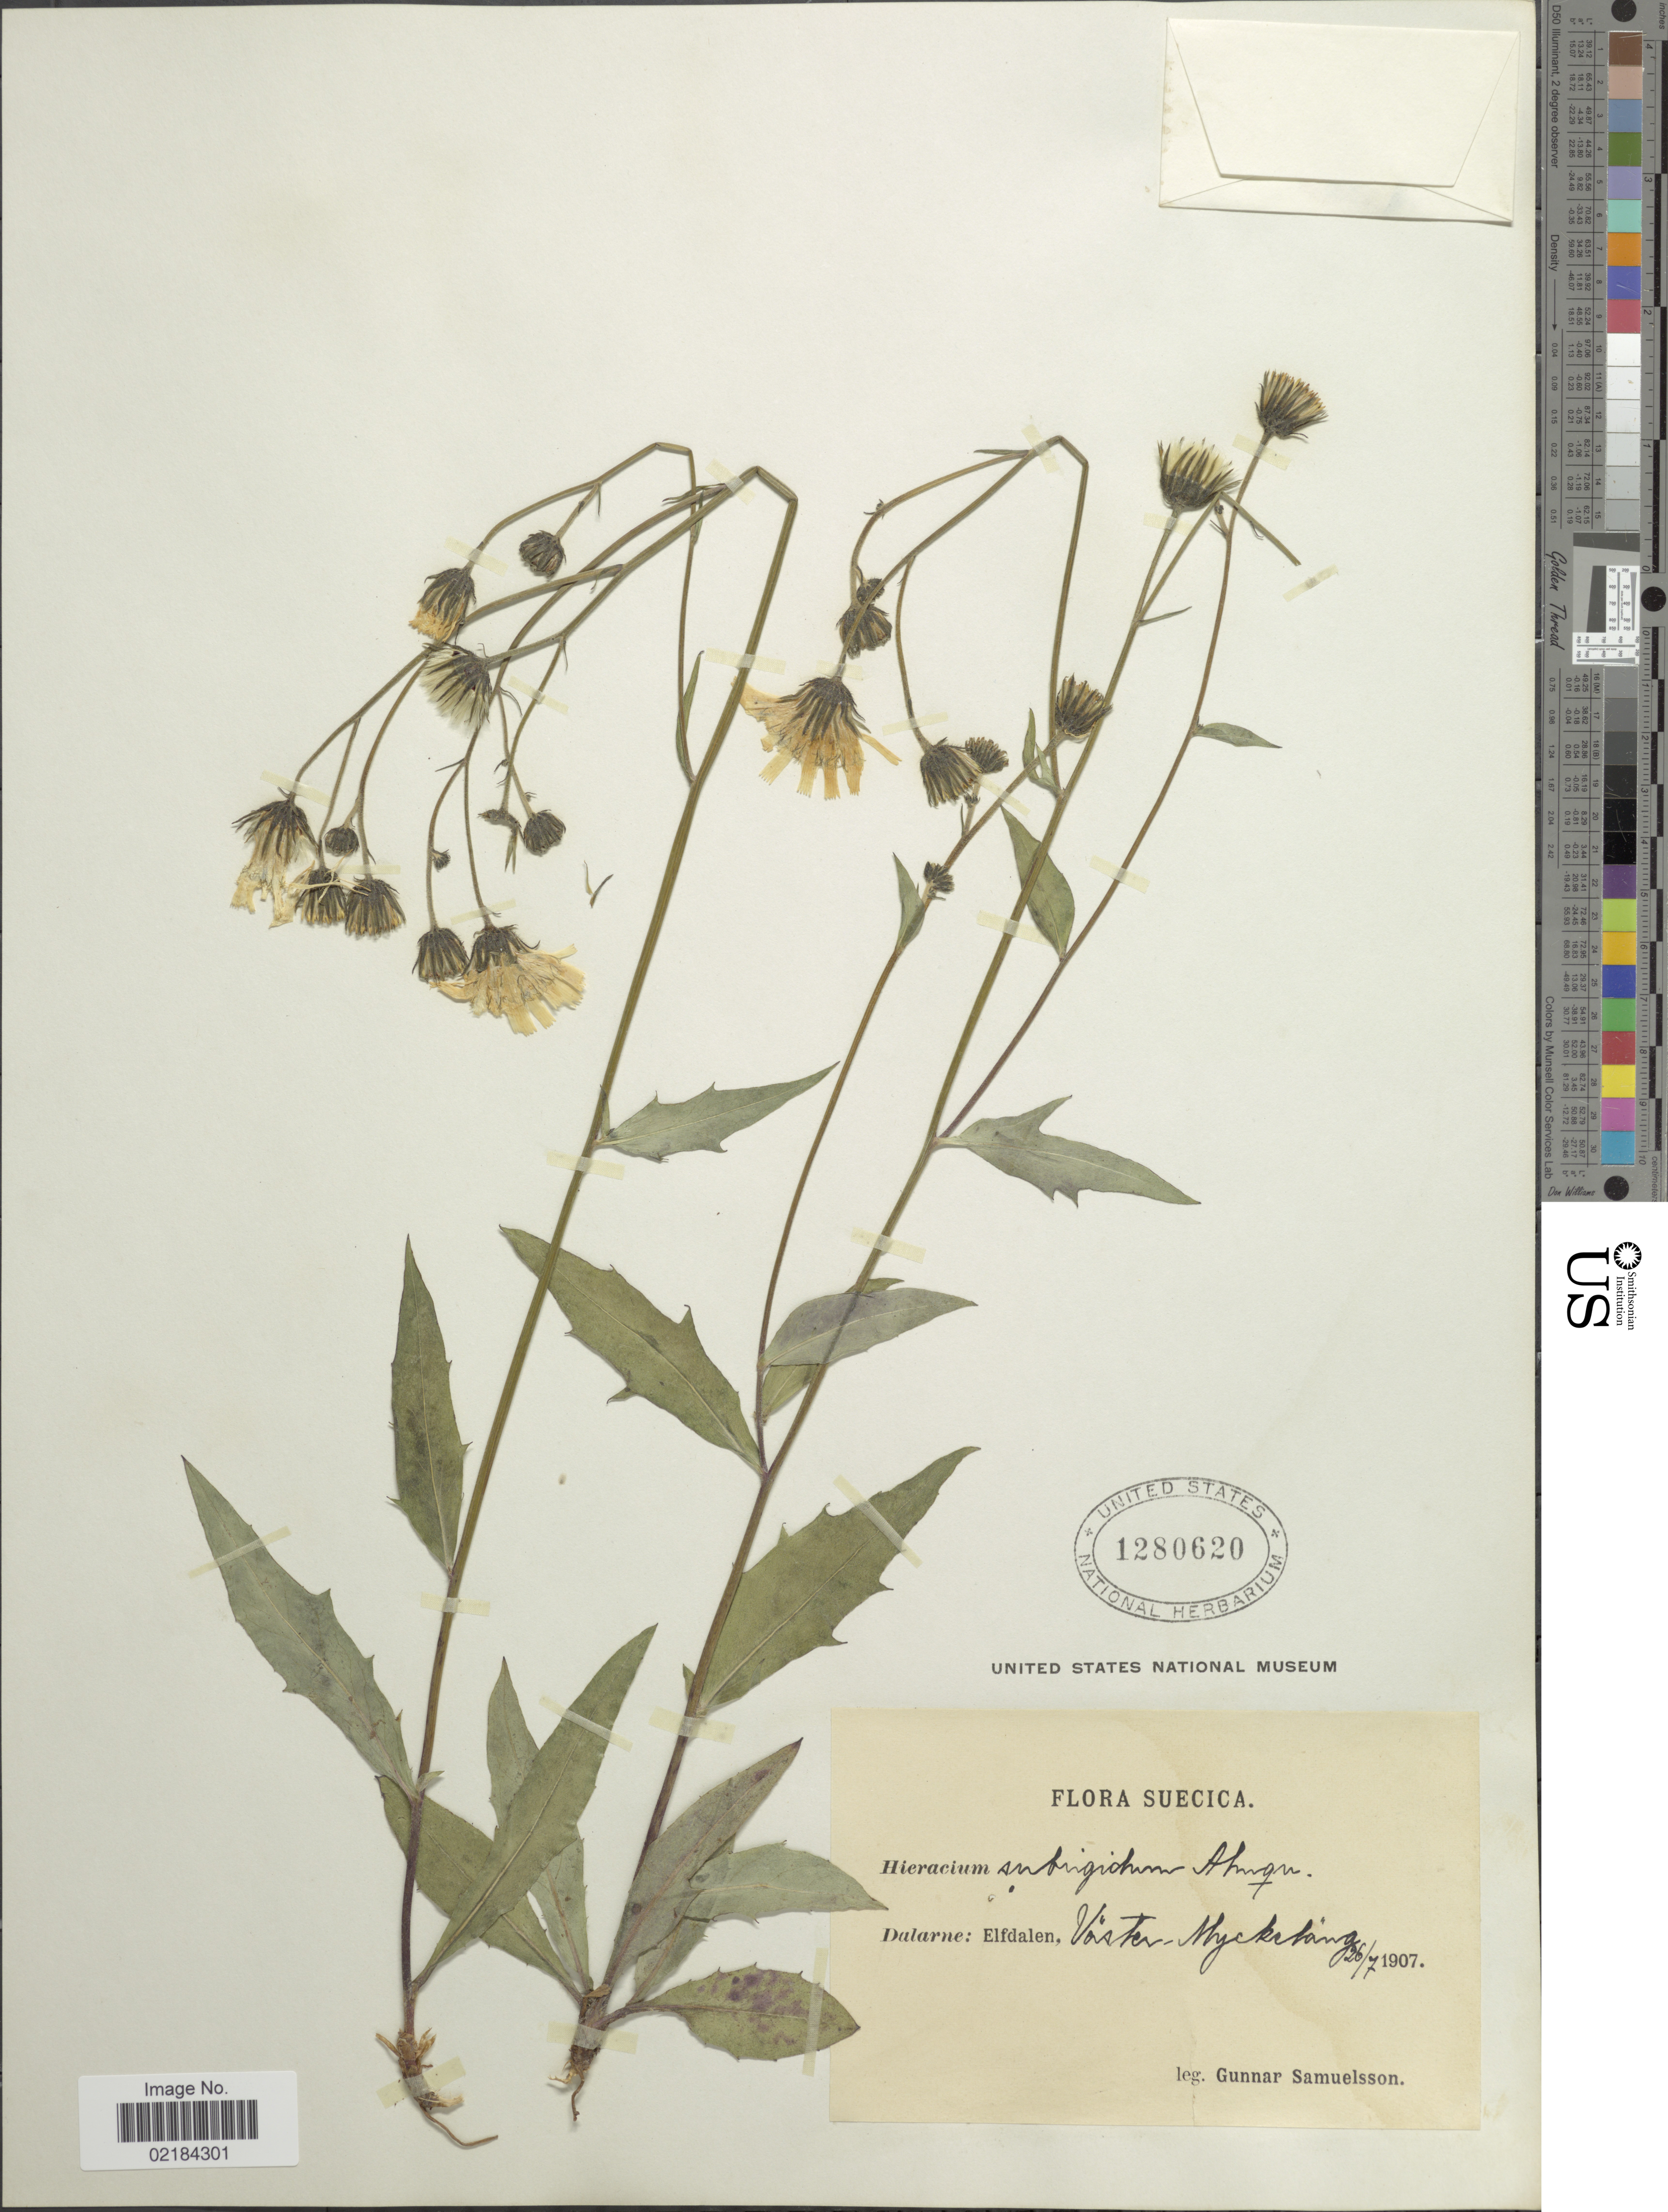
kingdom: Plantae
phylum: Tracheophyta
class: Magnoliopsida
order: Asterales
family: Asteraceae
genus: Hieracium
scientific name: Hieracium subrigidum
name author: Almquist ex Dahlst.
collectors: G. Samuelsson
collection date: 1907-07-26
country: Sweden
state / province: Dalarna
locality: Suecica. Dalarne: Elfdalen, Vaster Myckelang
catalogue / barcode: US 1280620